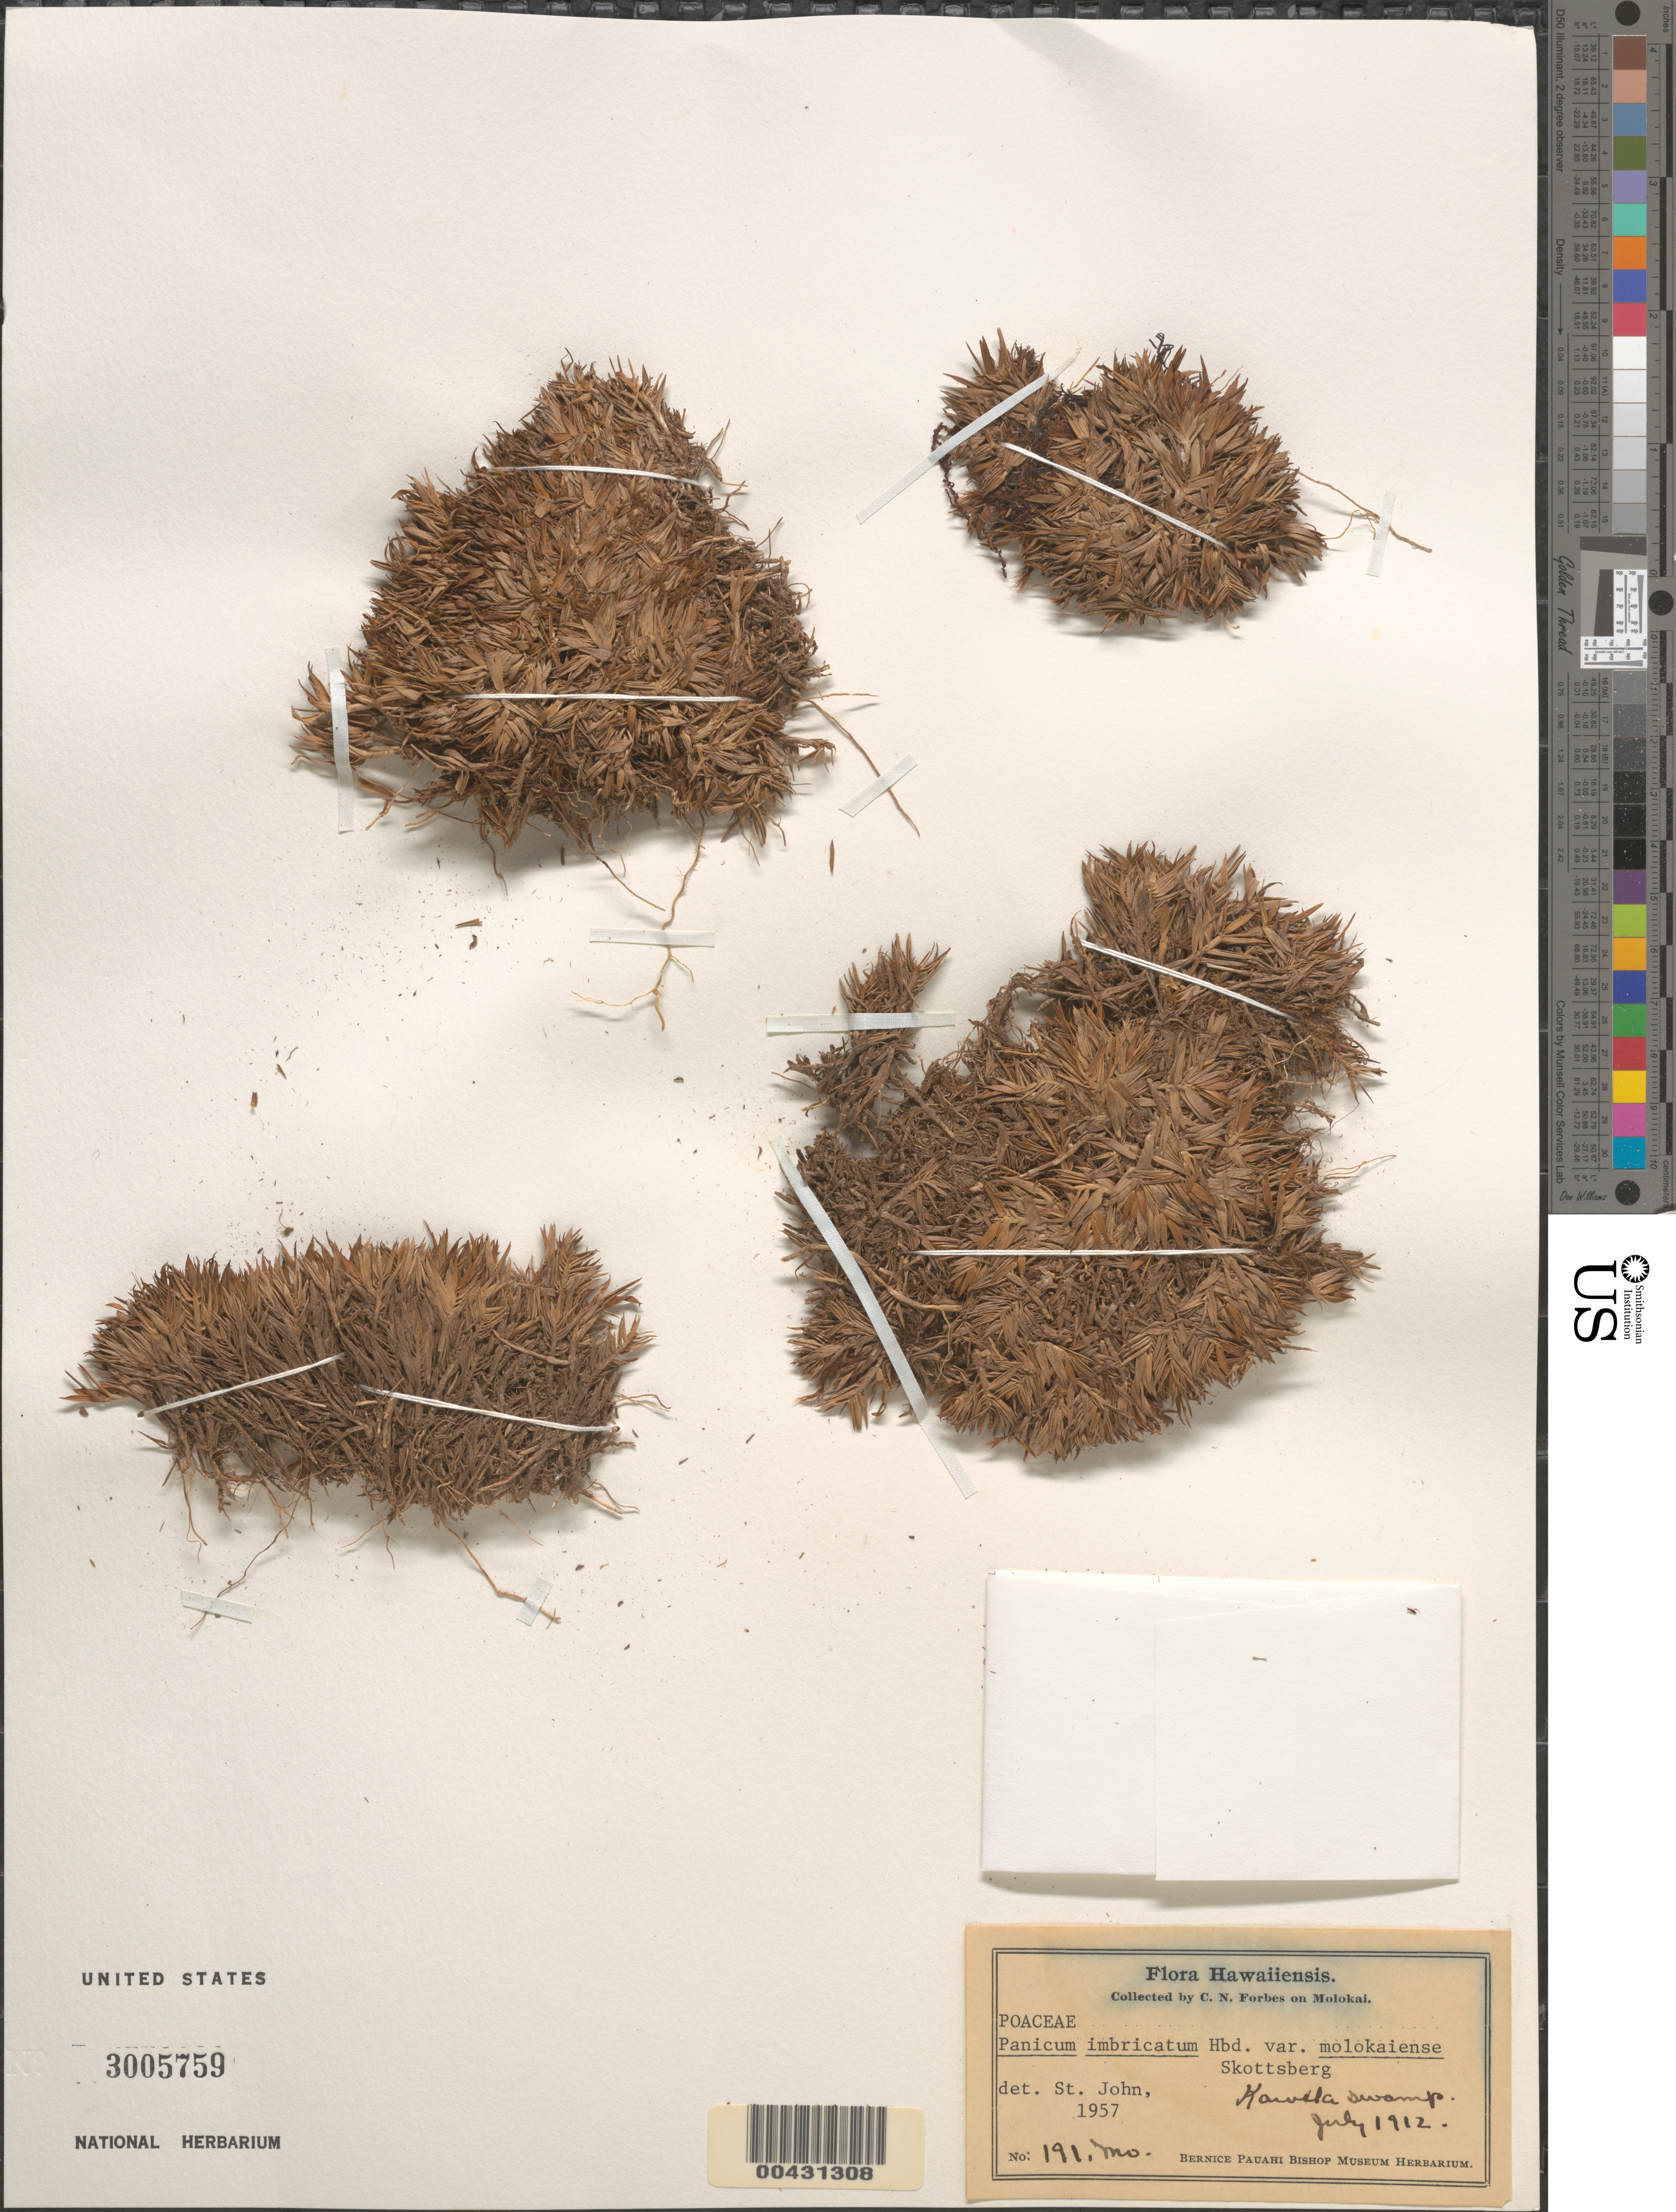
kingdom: Plantae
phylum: Tracheophyta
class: Liliopsida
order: Poales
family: Poaceae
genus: Dichanthelium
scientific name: Dichanthelium cynodon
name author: (Reichardt) C.A. Clark & Gould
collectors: C. N. Forbes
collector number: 191.Mo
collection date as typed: Jul 1912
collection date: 1912-07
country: United States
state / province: Hawaii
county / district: Maui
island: Moloka'i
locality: Kawela Swamp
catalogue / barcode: US 3005759